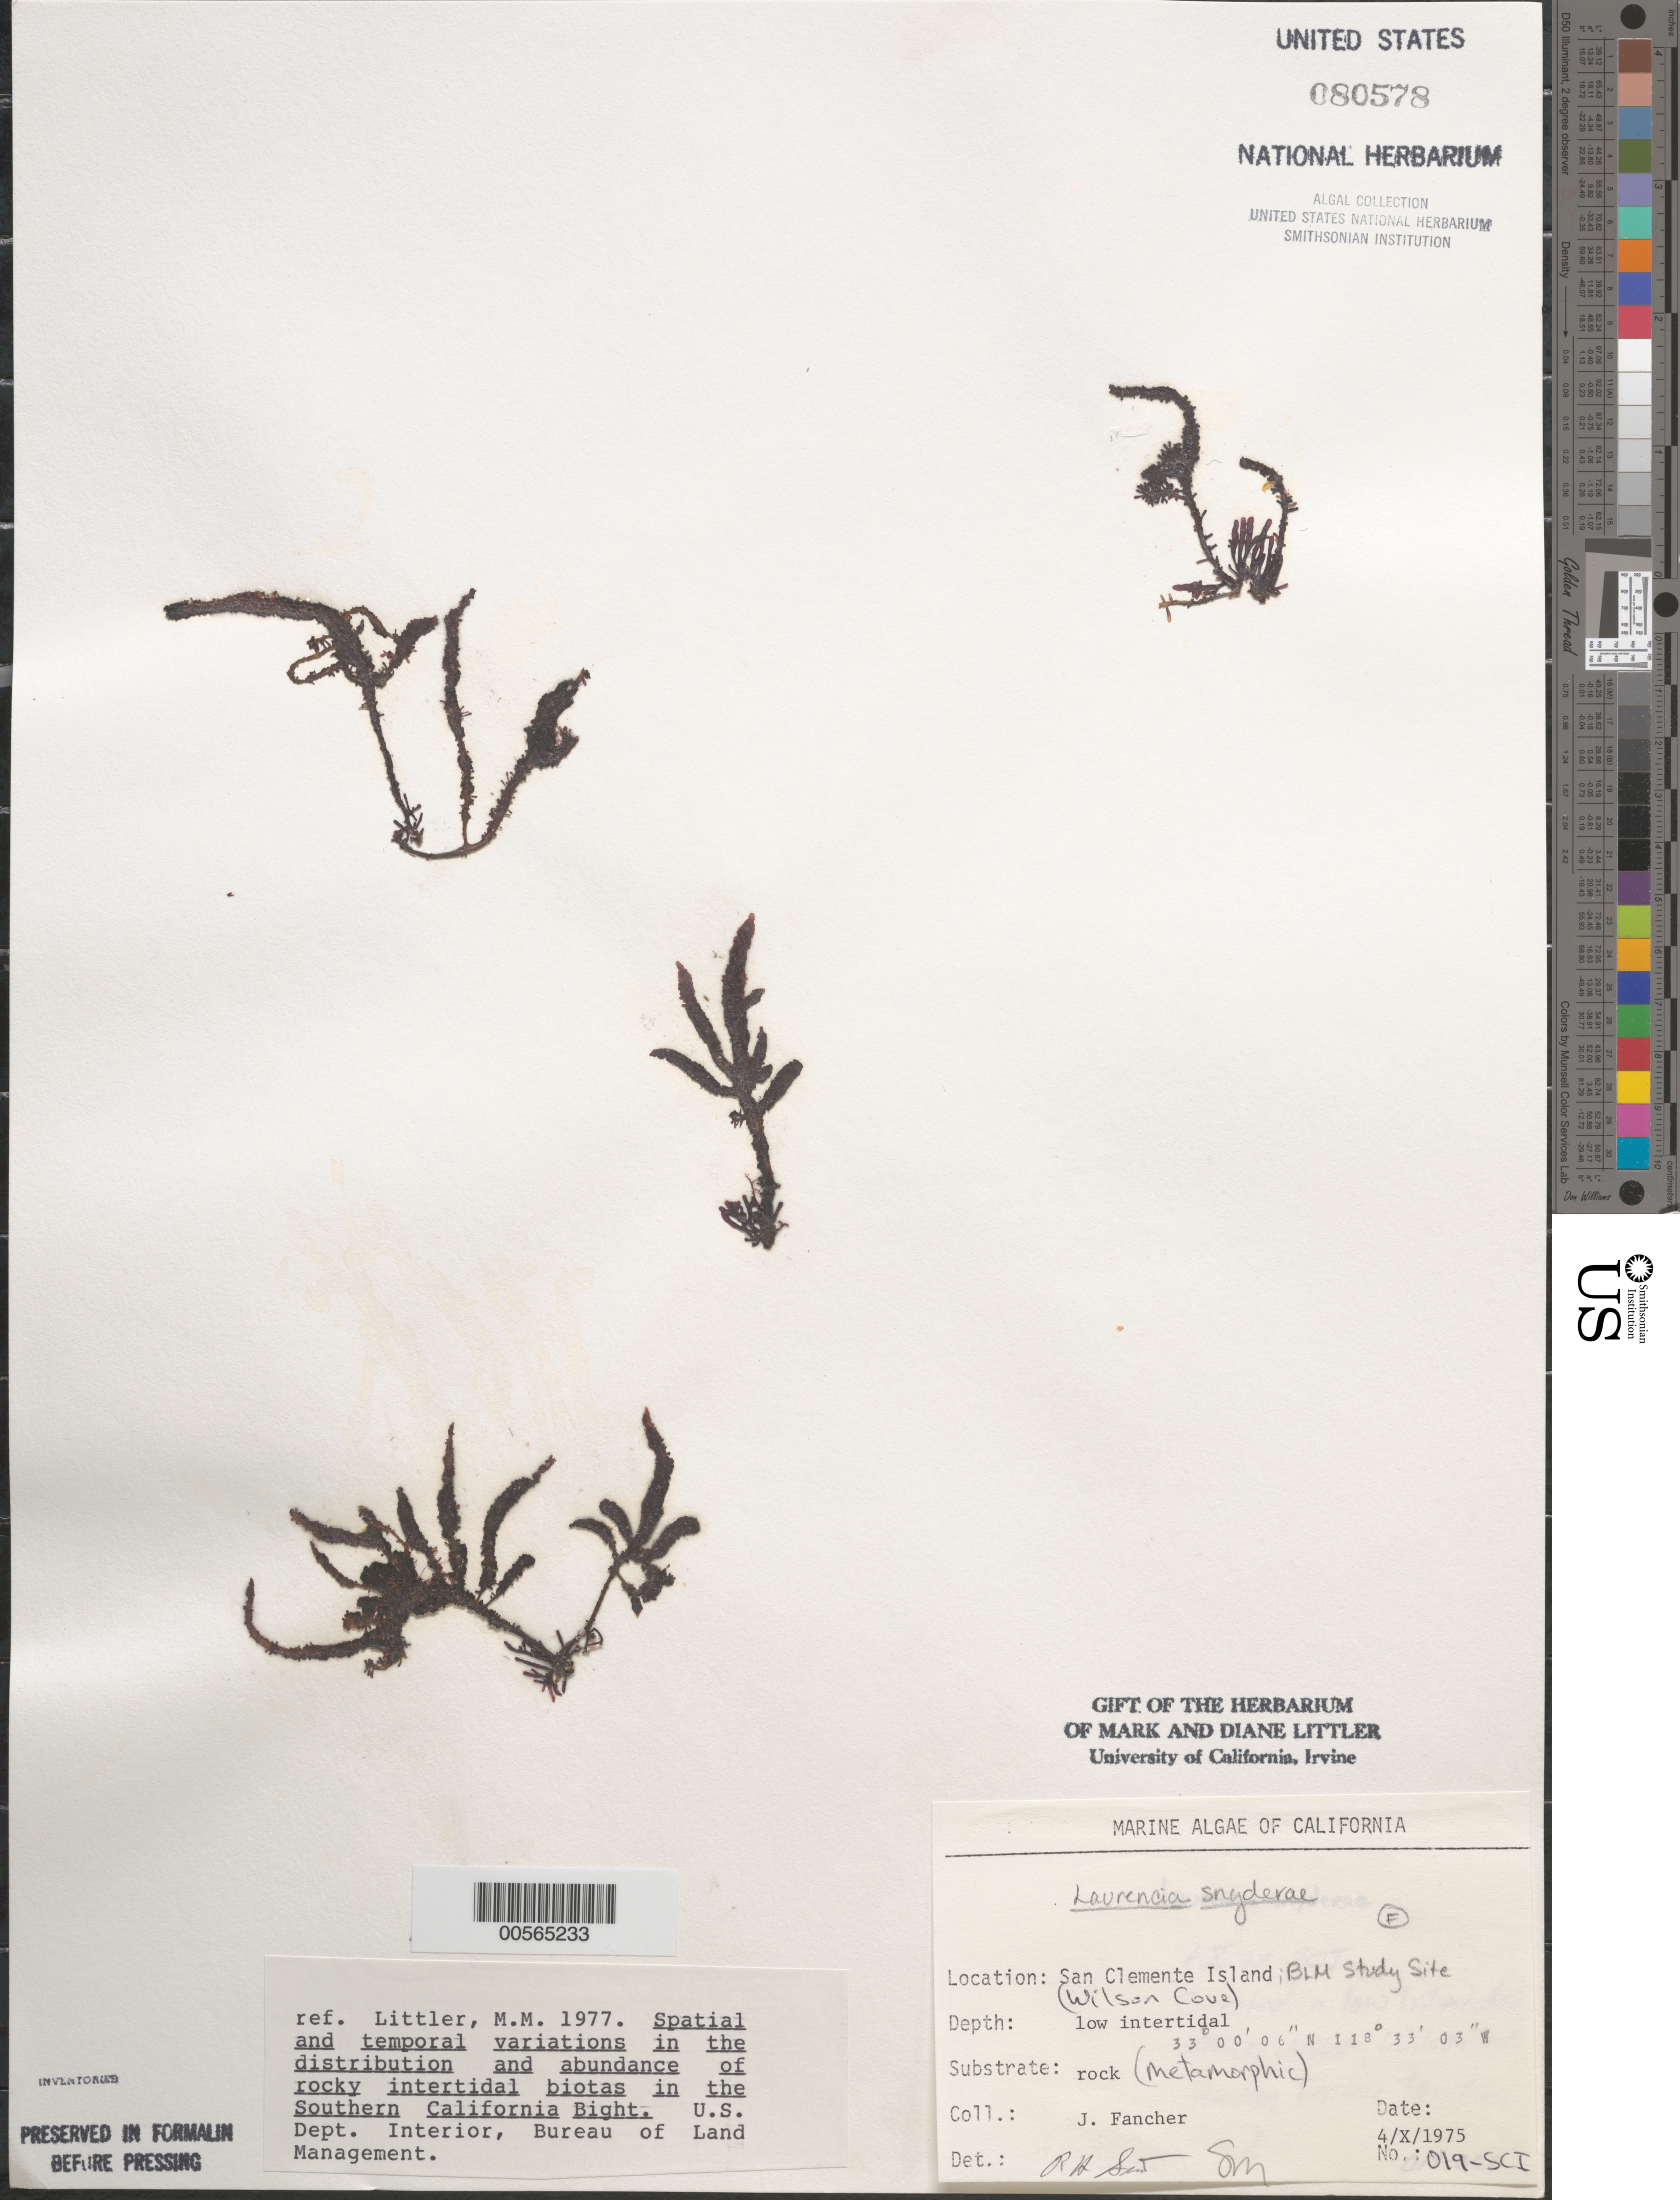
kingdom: Plantae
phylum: Rhodophyta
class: Florideophyceae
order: Ceramiales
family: Rhodomelaceae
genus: Laurencia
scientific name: Laurencia snyderae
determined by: Sims, Robert H.; Murray, S. N.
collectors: J. Fancher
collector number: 019-sci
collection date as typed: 04 Oct 1975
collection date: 1975-10-04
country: United States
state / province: California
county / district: Los Angeles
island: San Clemente Island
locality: Wilson Cove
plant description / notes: BLM-SOCALBIGHT Rocky Intertidal Survey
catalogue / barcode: US 80578